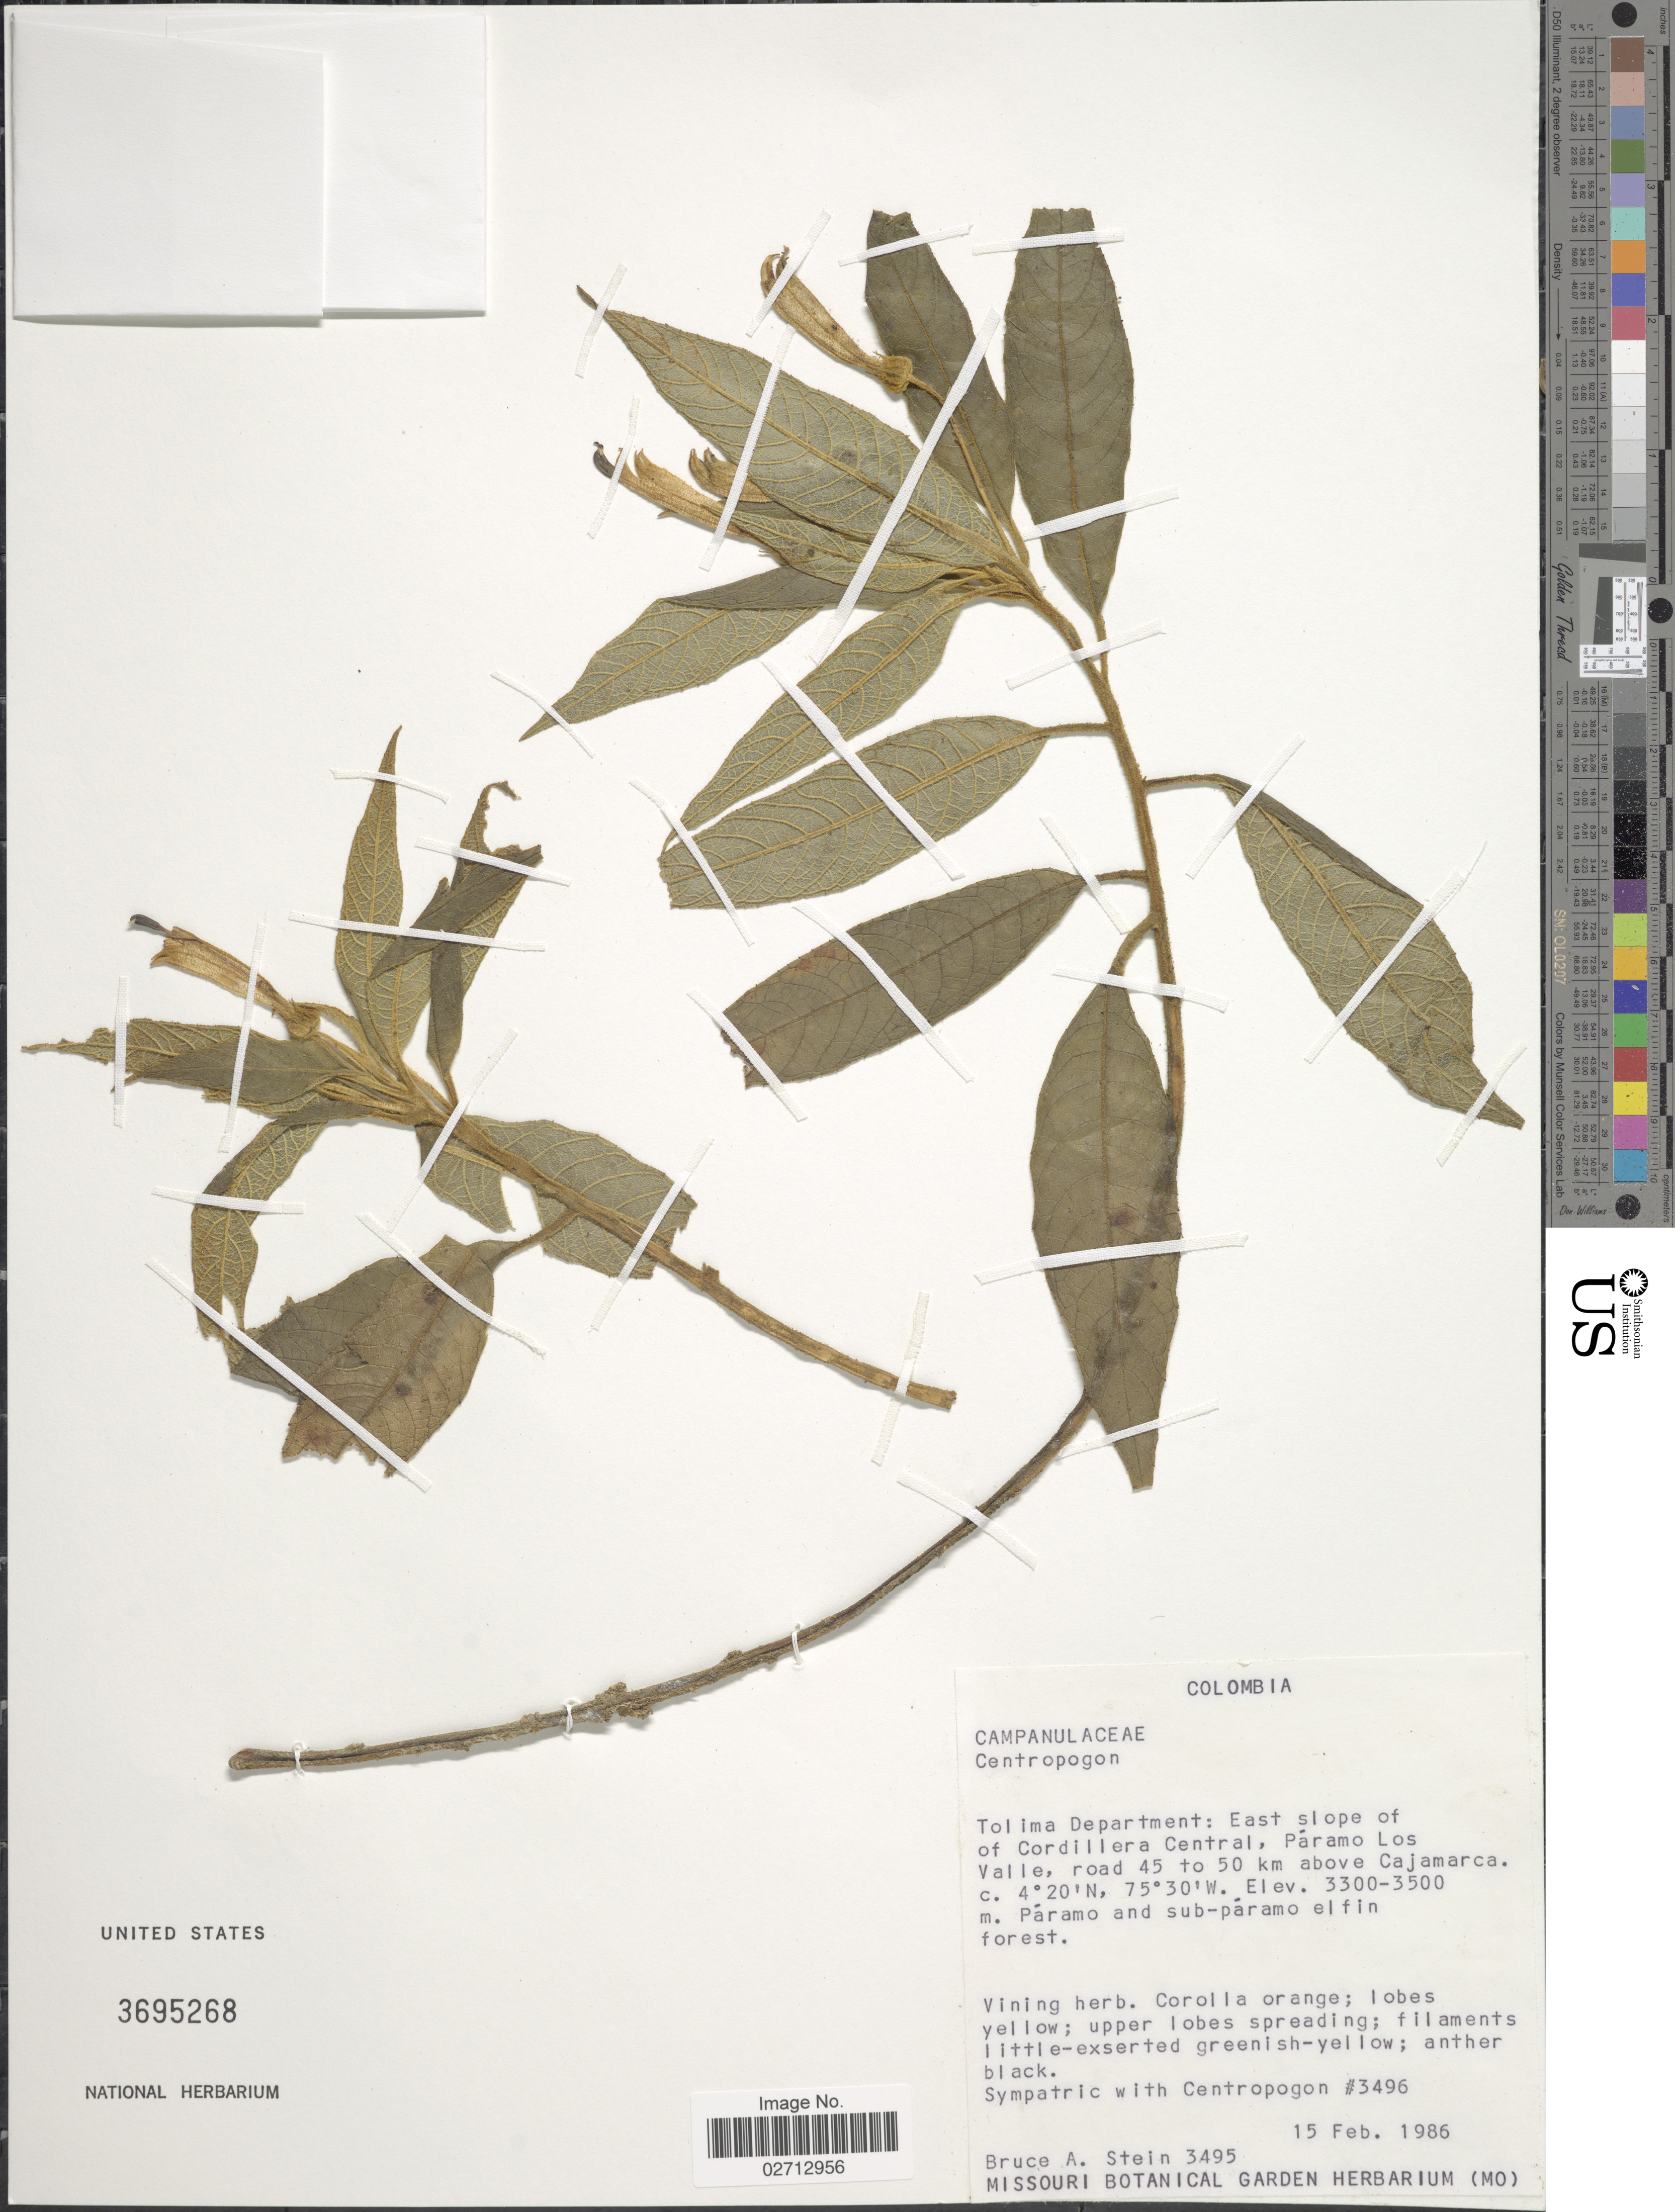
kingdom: Plantae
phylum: Tracheophyta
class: Magnoliopsida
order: Asterales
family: Campanulaceae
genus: Centropogon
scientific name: Centropogon sp.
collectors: B. A. Stein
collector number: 3495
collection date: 1986-02-15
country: Colombia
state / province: Tolima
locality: East slopes of Cordillera Central. Paramo Los Valle, road 45 to 50 km above Cajamarca.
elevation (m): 3300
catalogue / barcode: US 3695268